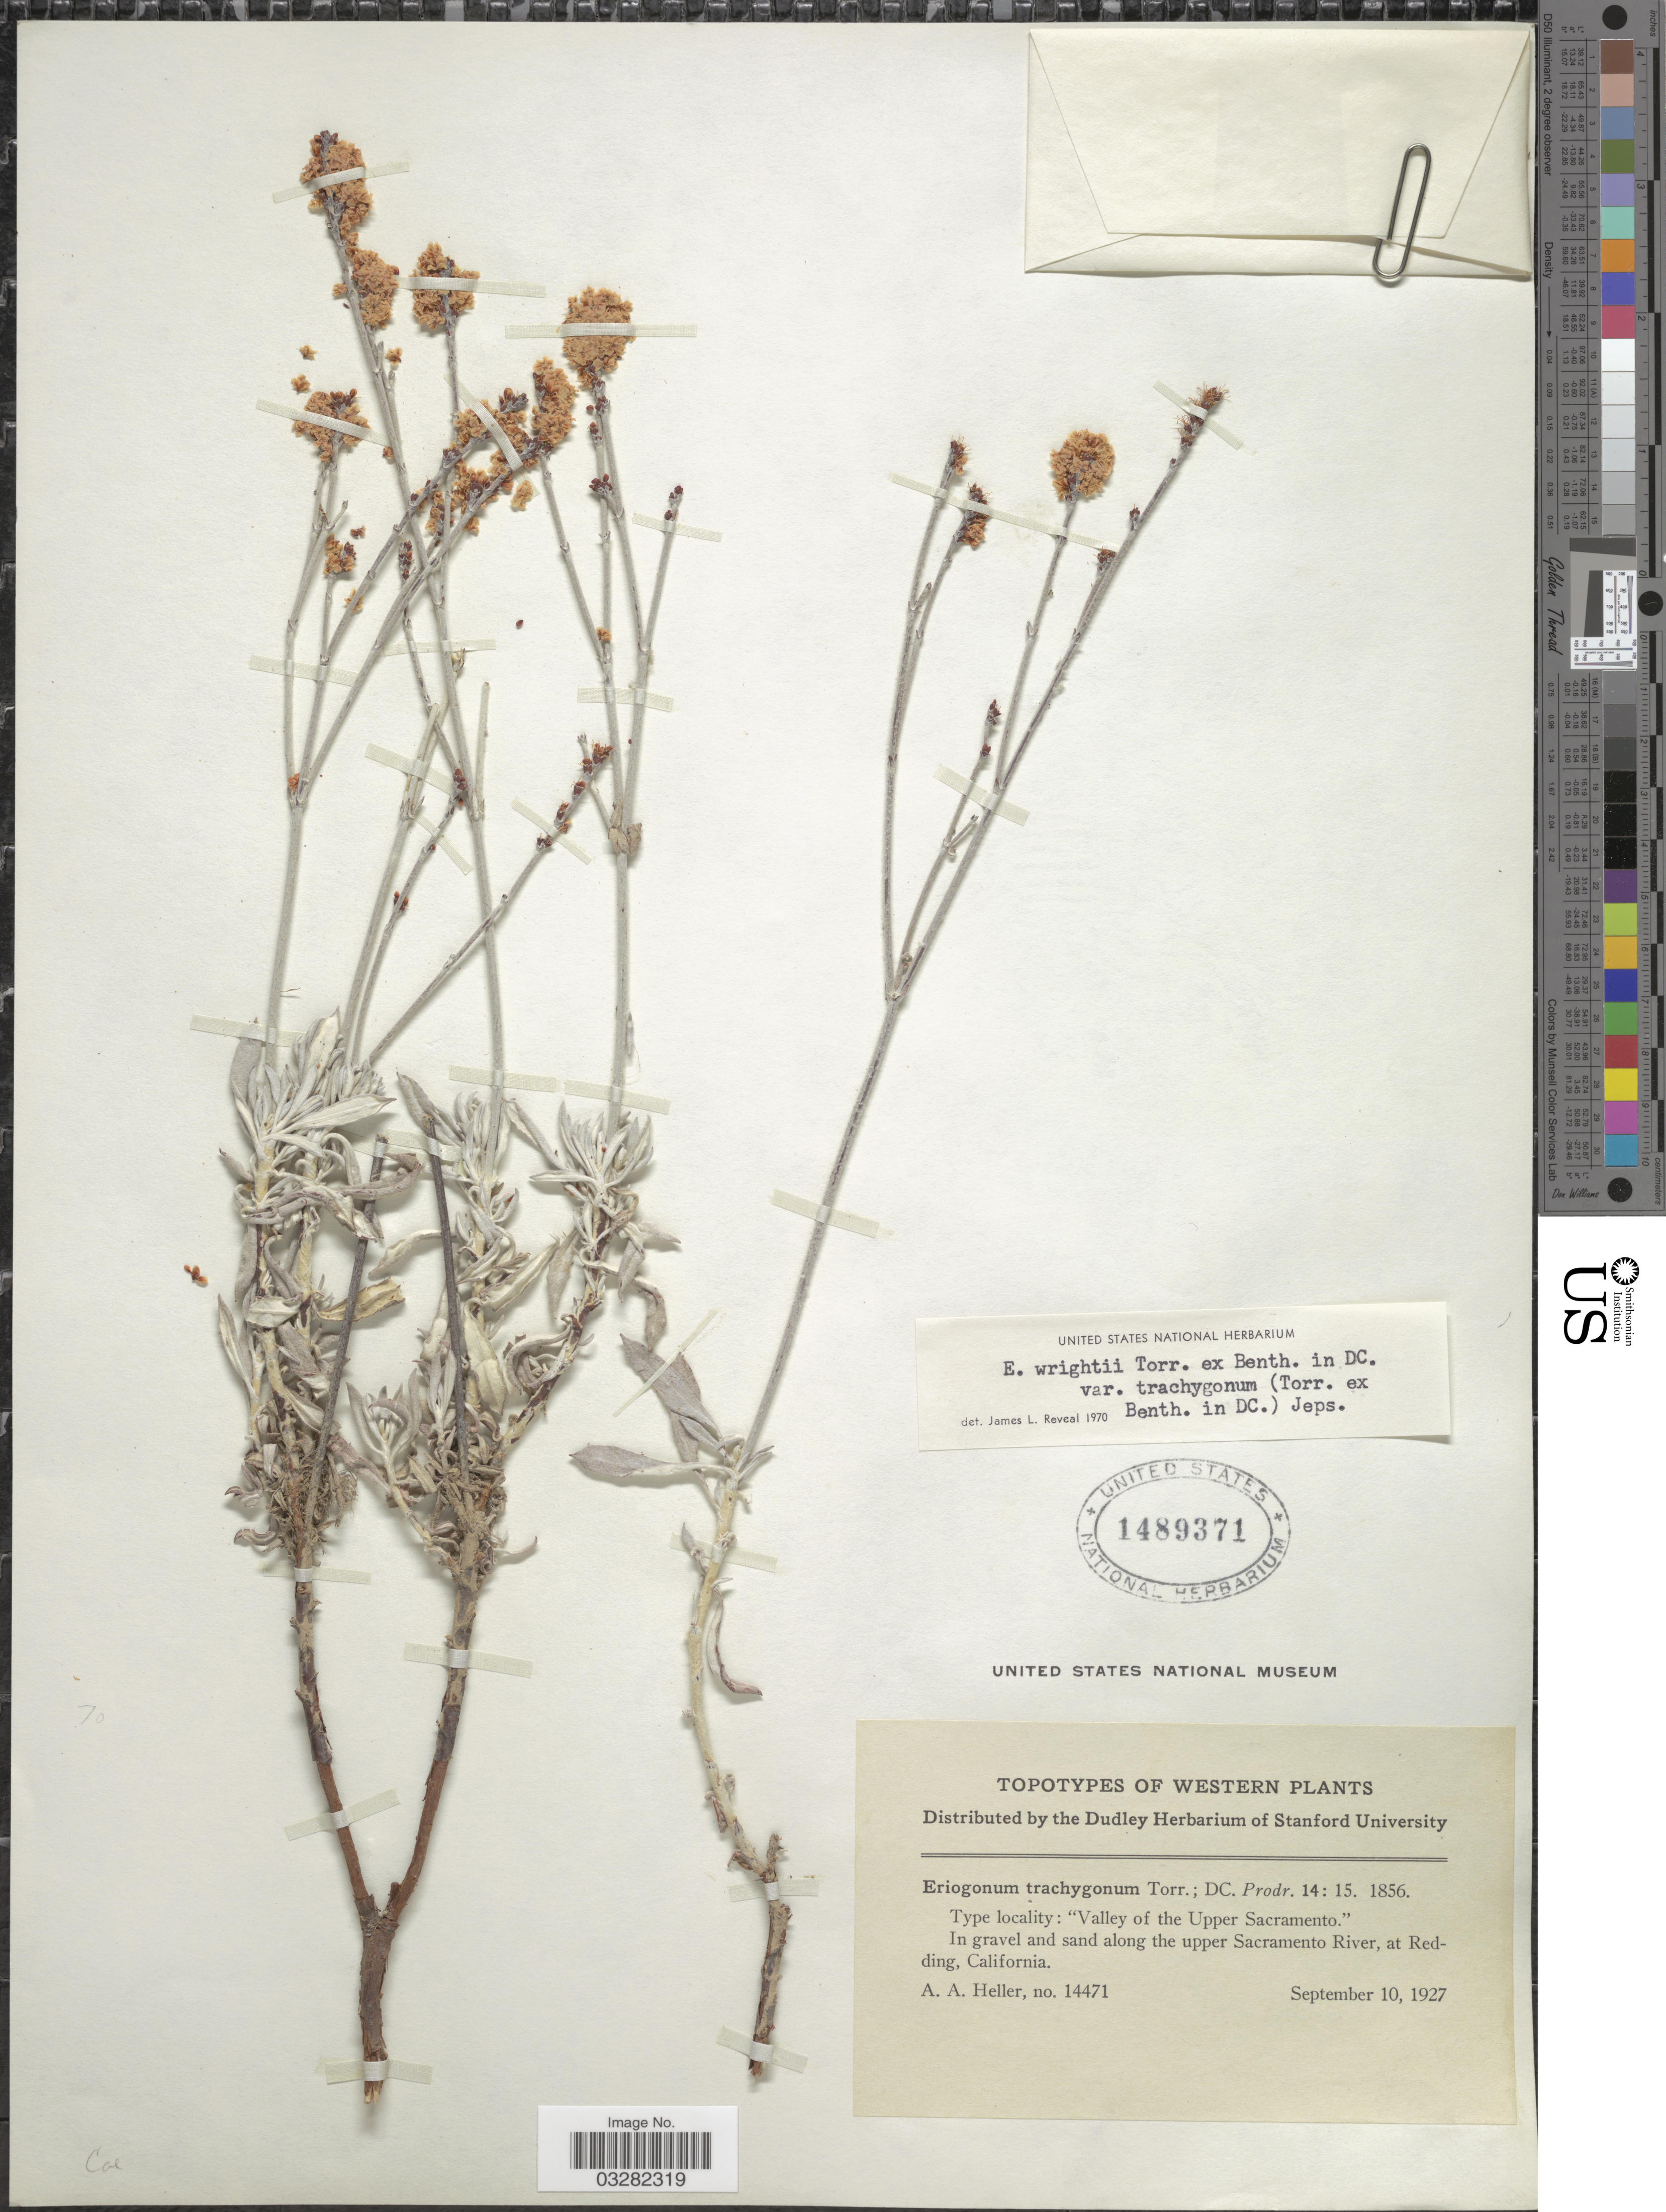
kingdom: Plantae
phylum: Tracheophyta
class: Magnoliopsida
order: Caryophyllales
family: Polygonaceae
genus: Eriogonum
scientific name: Eriogonum wrightii var. trachygonum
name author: (Torr. ex Benth.) Jeps.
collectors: A. A. Heller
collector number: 14471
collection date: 1927-09-10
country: United States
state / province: California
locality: Western. "Valley of the Upper Sacramento". In gravel and sand along the upper Sacramento River, at Redding.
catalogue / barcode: US 1489371